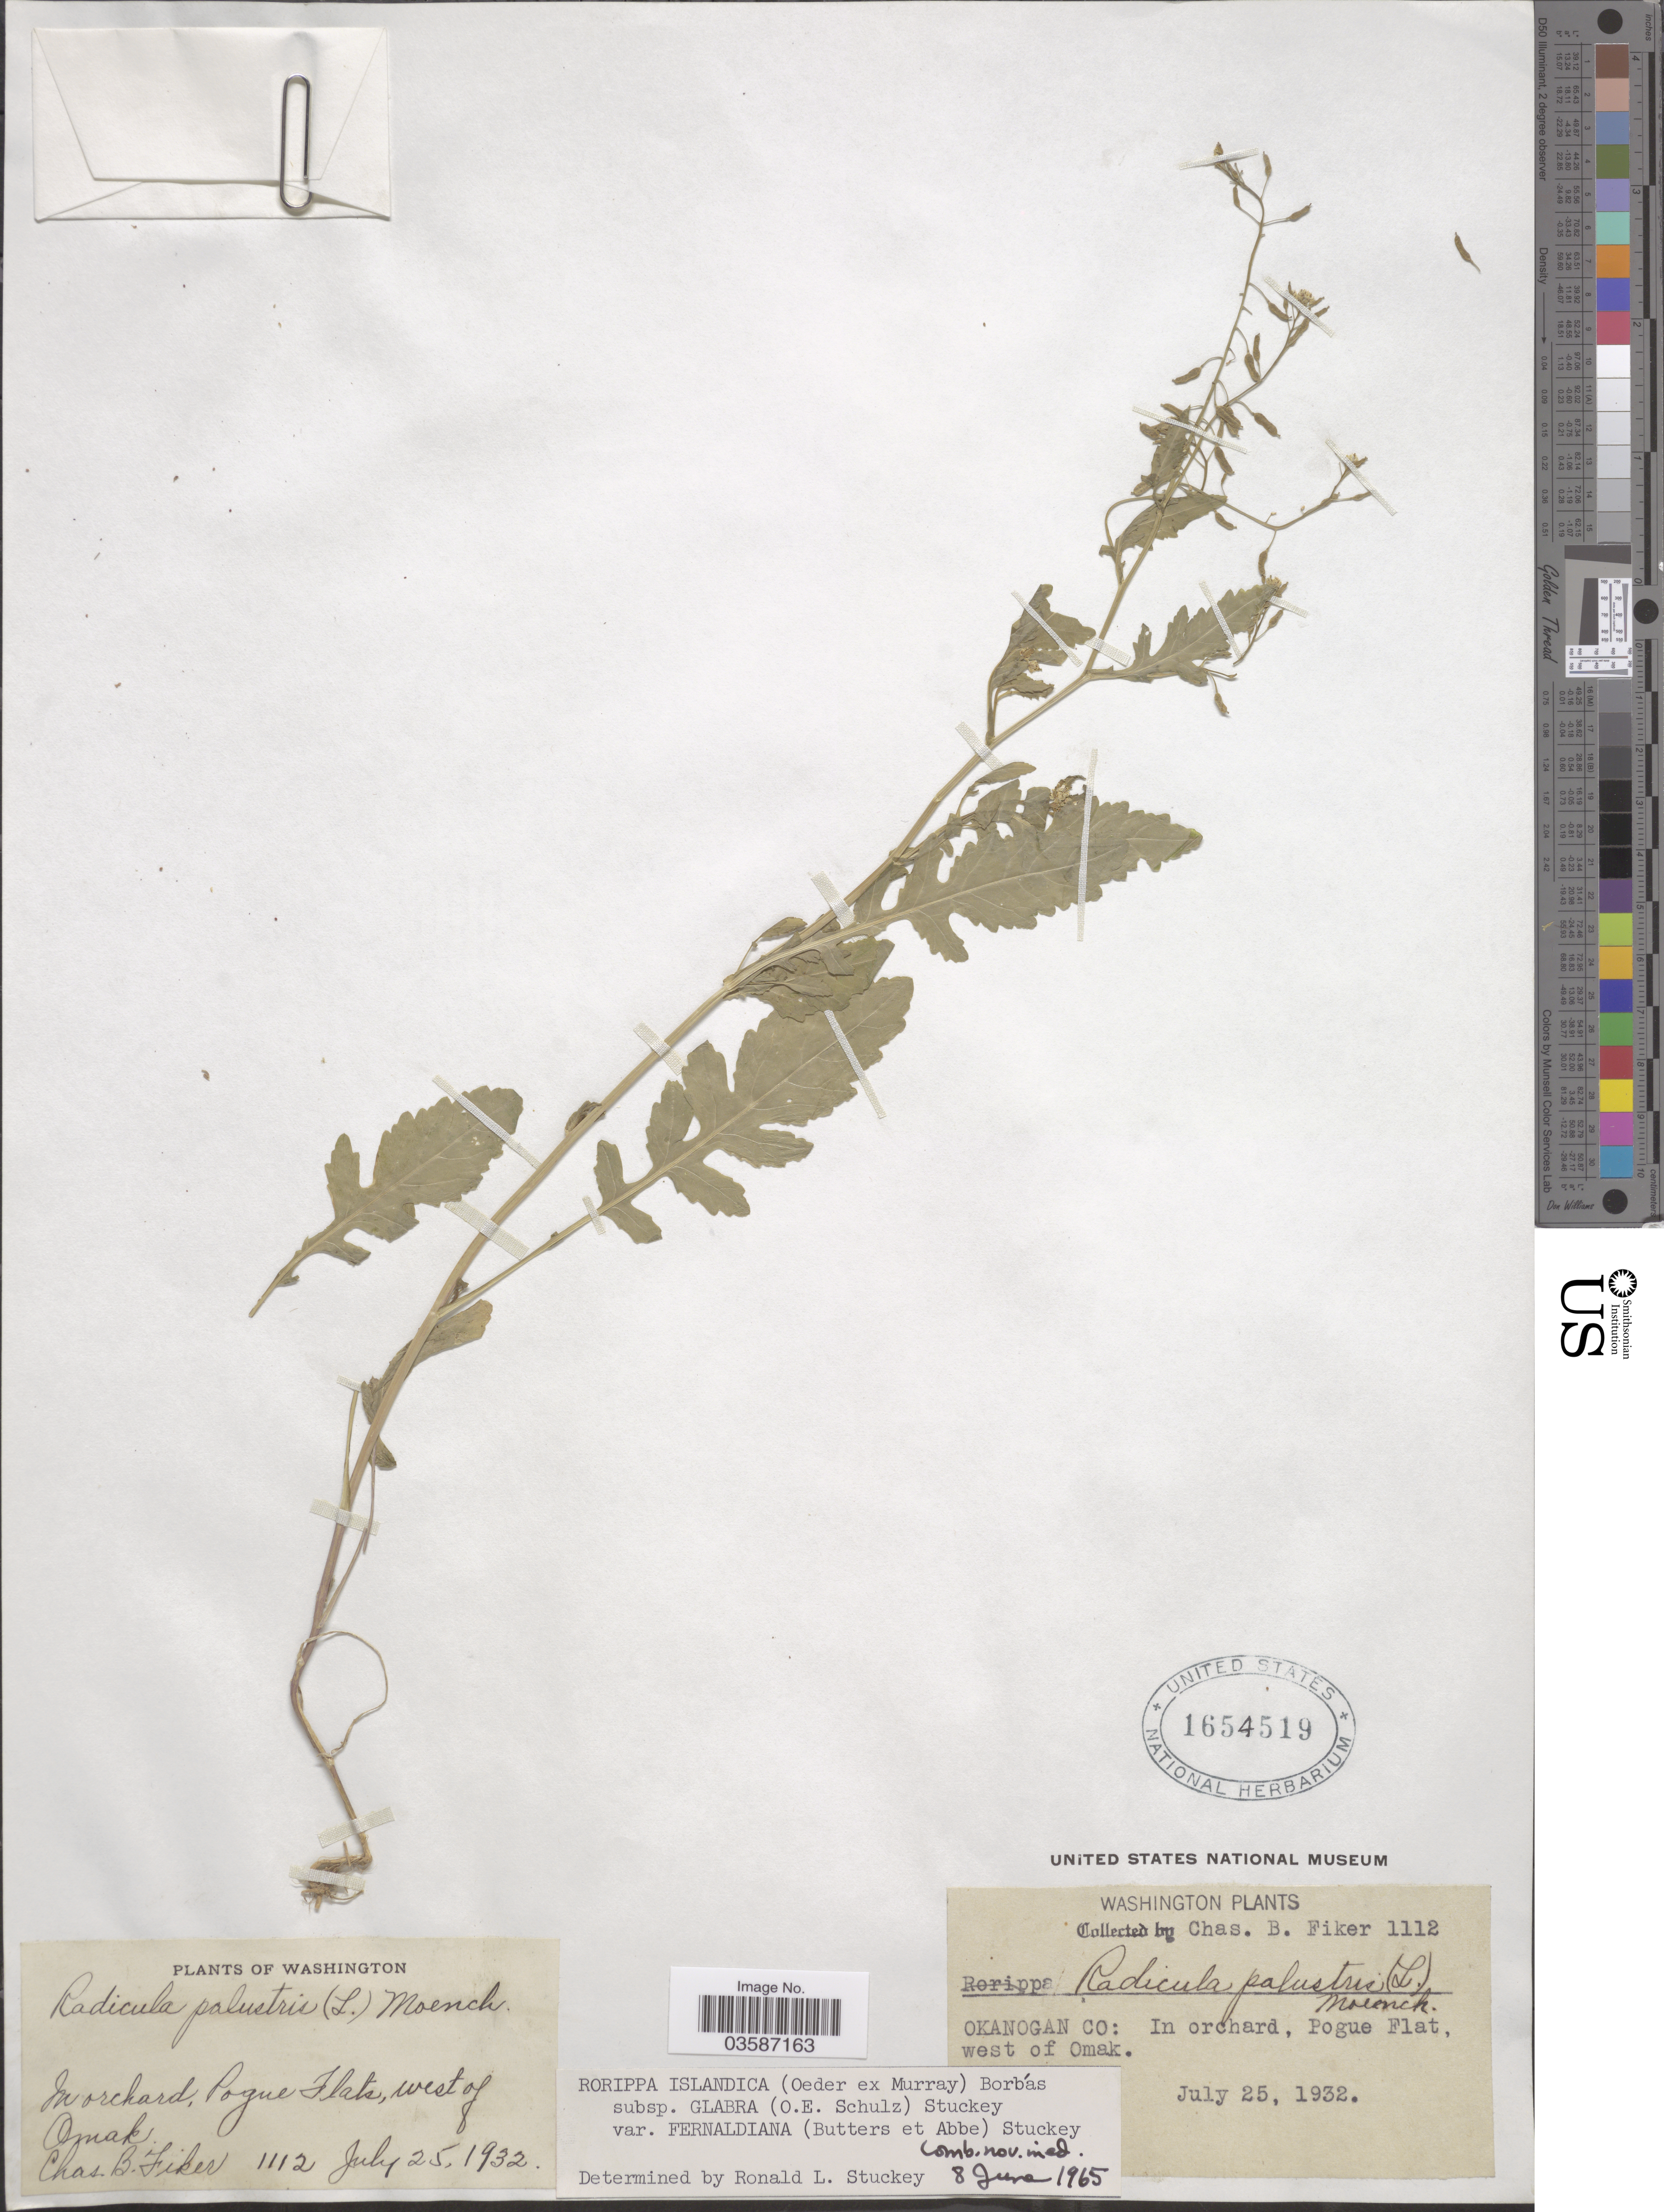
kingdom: Plantae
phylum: Tracheophyta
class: Magnoliopsida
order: Brassicales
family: Brassicaceae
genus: Rorippa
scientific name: Rorippa islandica var. fernaldiana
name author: Butters & Abbe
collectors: C. Fiker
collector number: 1112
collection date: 1932-07-25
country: United States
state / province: Washington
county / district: Okanogan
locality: Okanogan Co: In orchard, Pogue Flat, west of Omak.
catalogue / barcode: US 1654519